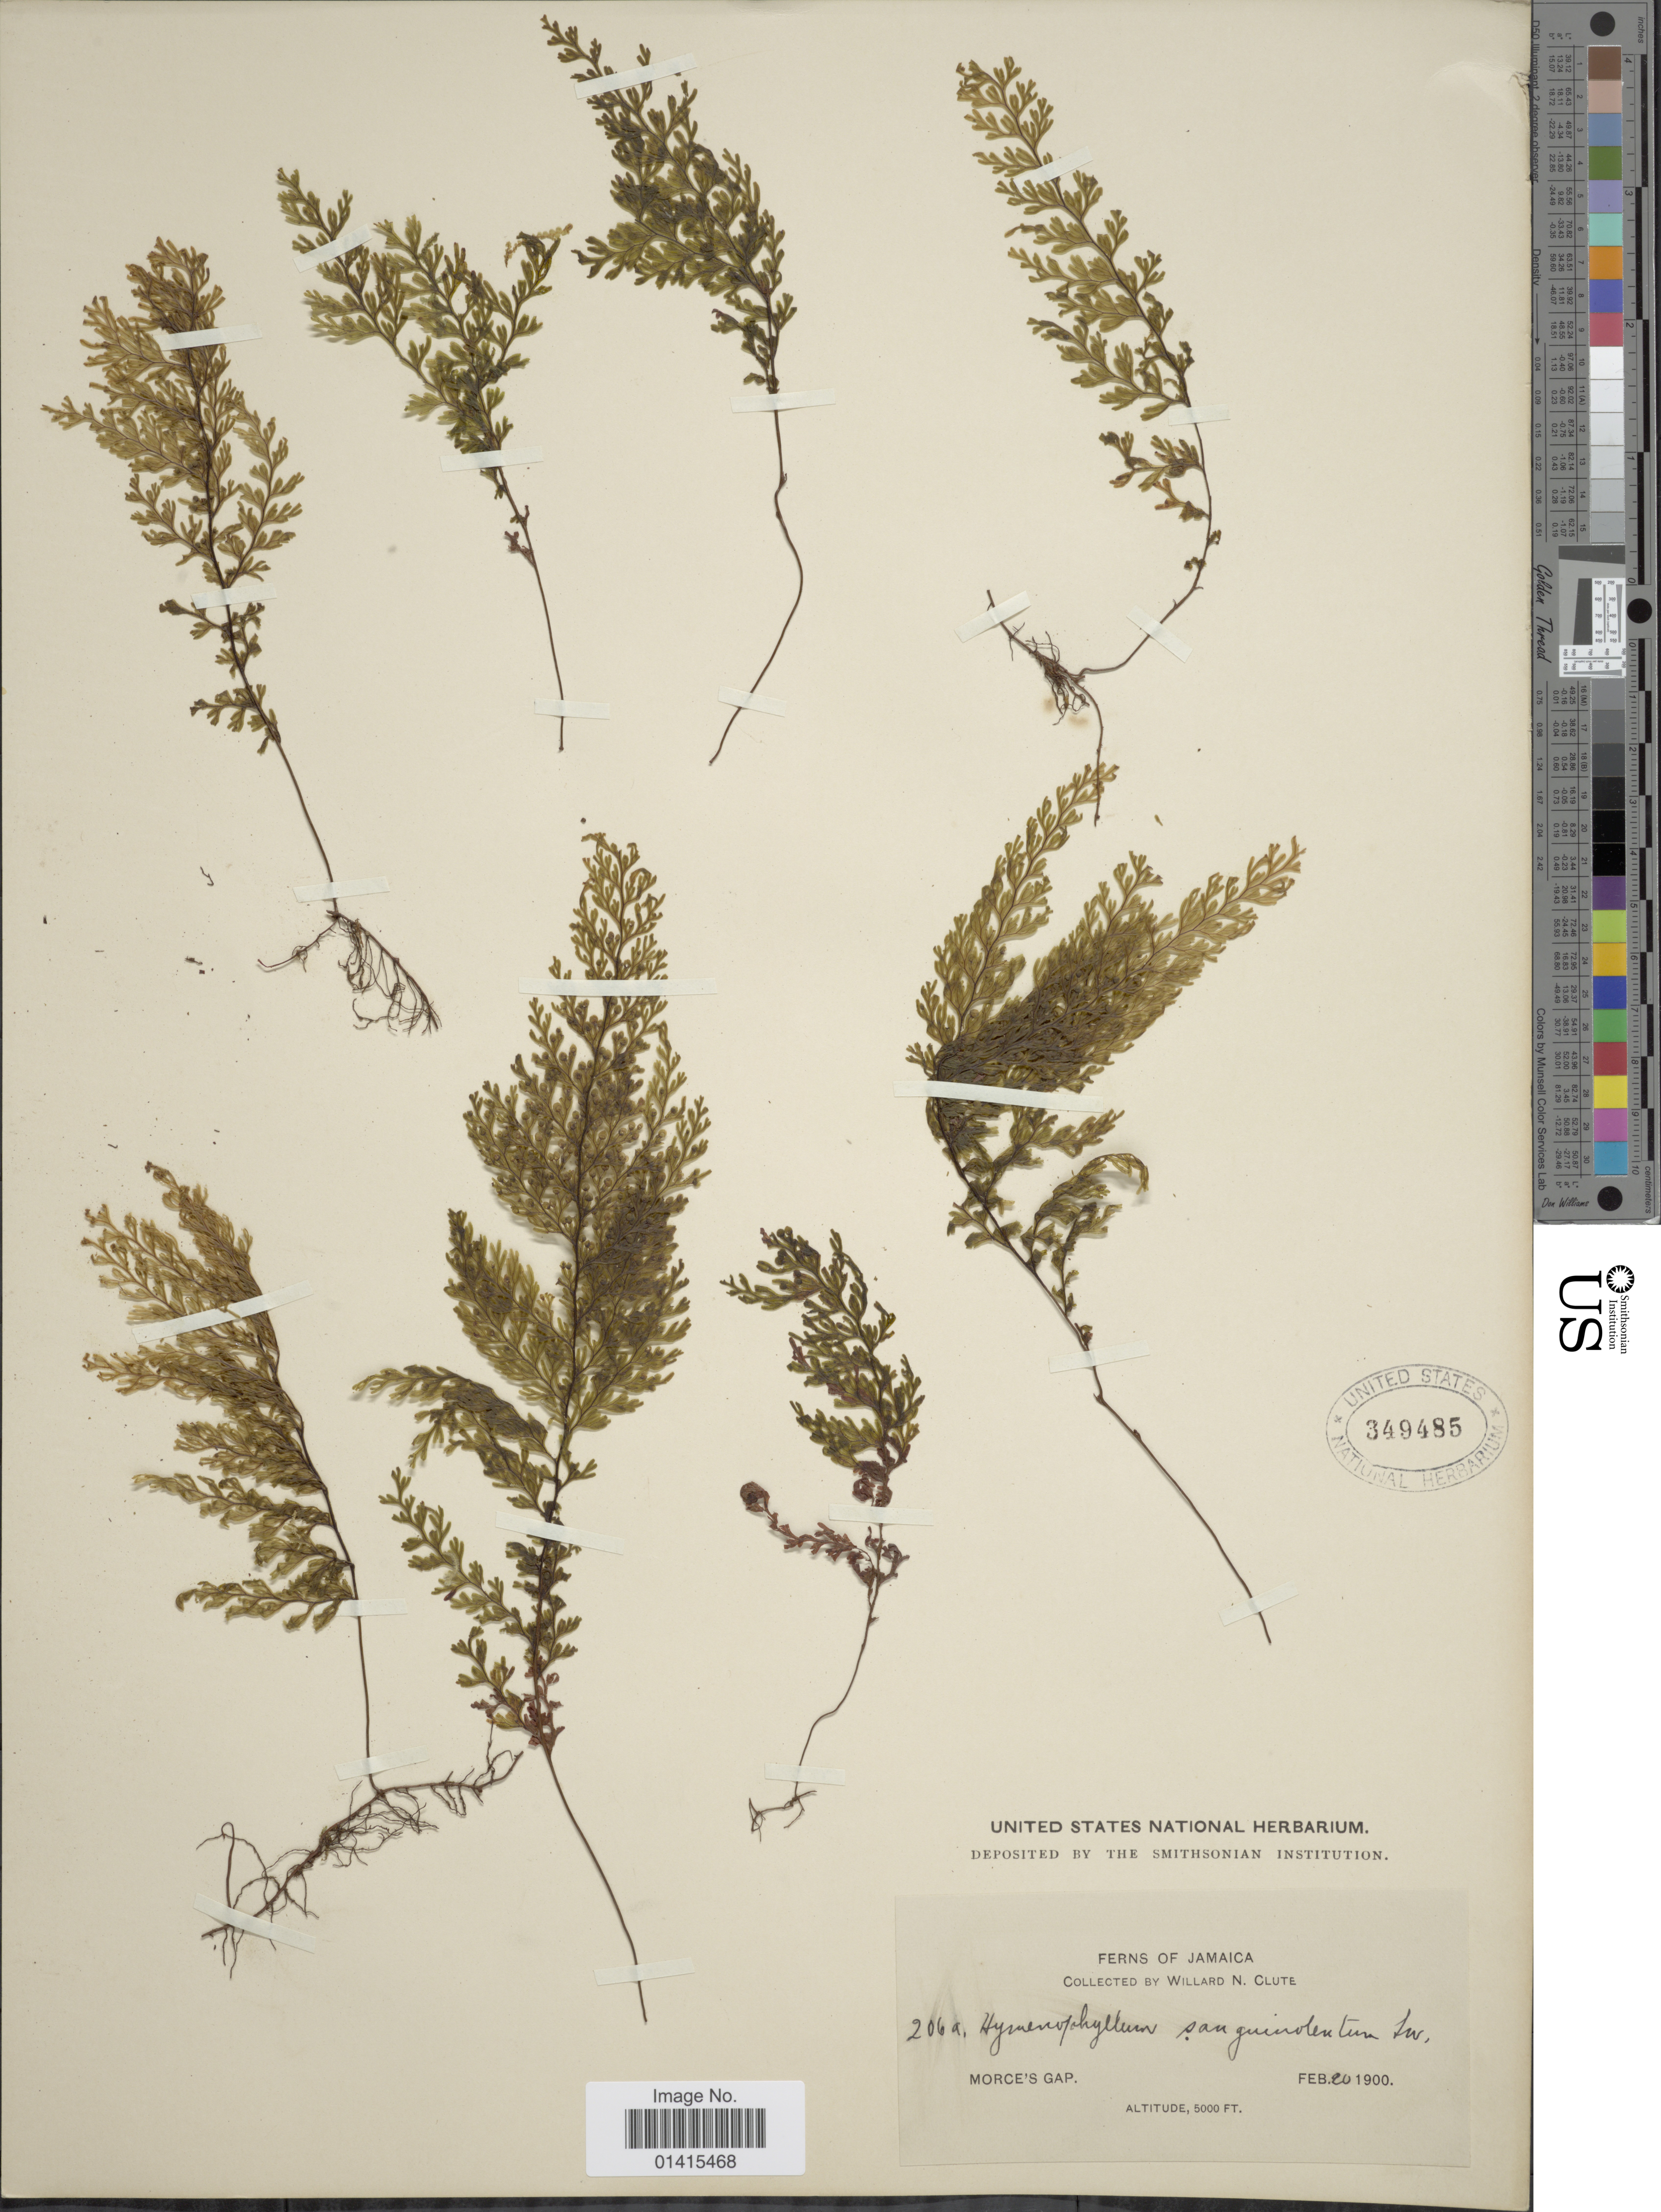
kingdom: Plantae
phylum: Tracheophyta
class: Polypodiopsida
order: Hymenophyllales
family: Hymenophyllaceae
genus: Hymenophyllum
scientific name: Hymenophyllum polyanthos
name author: (Sw.) Sw.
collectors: W. N. Clute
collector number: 206a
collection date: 1900-02-20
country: Jamaica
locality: Ferns of Jamaica, Morce's Gap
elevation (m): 1524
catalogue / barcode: US 349485